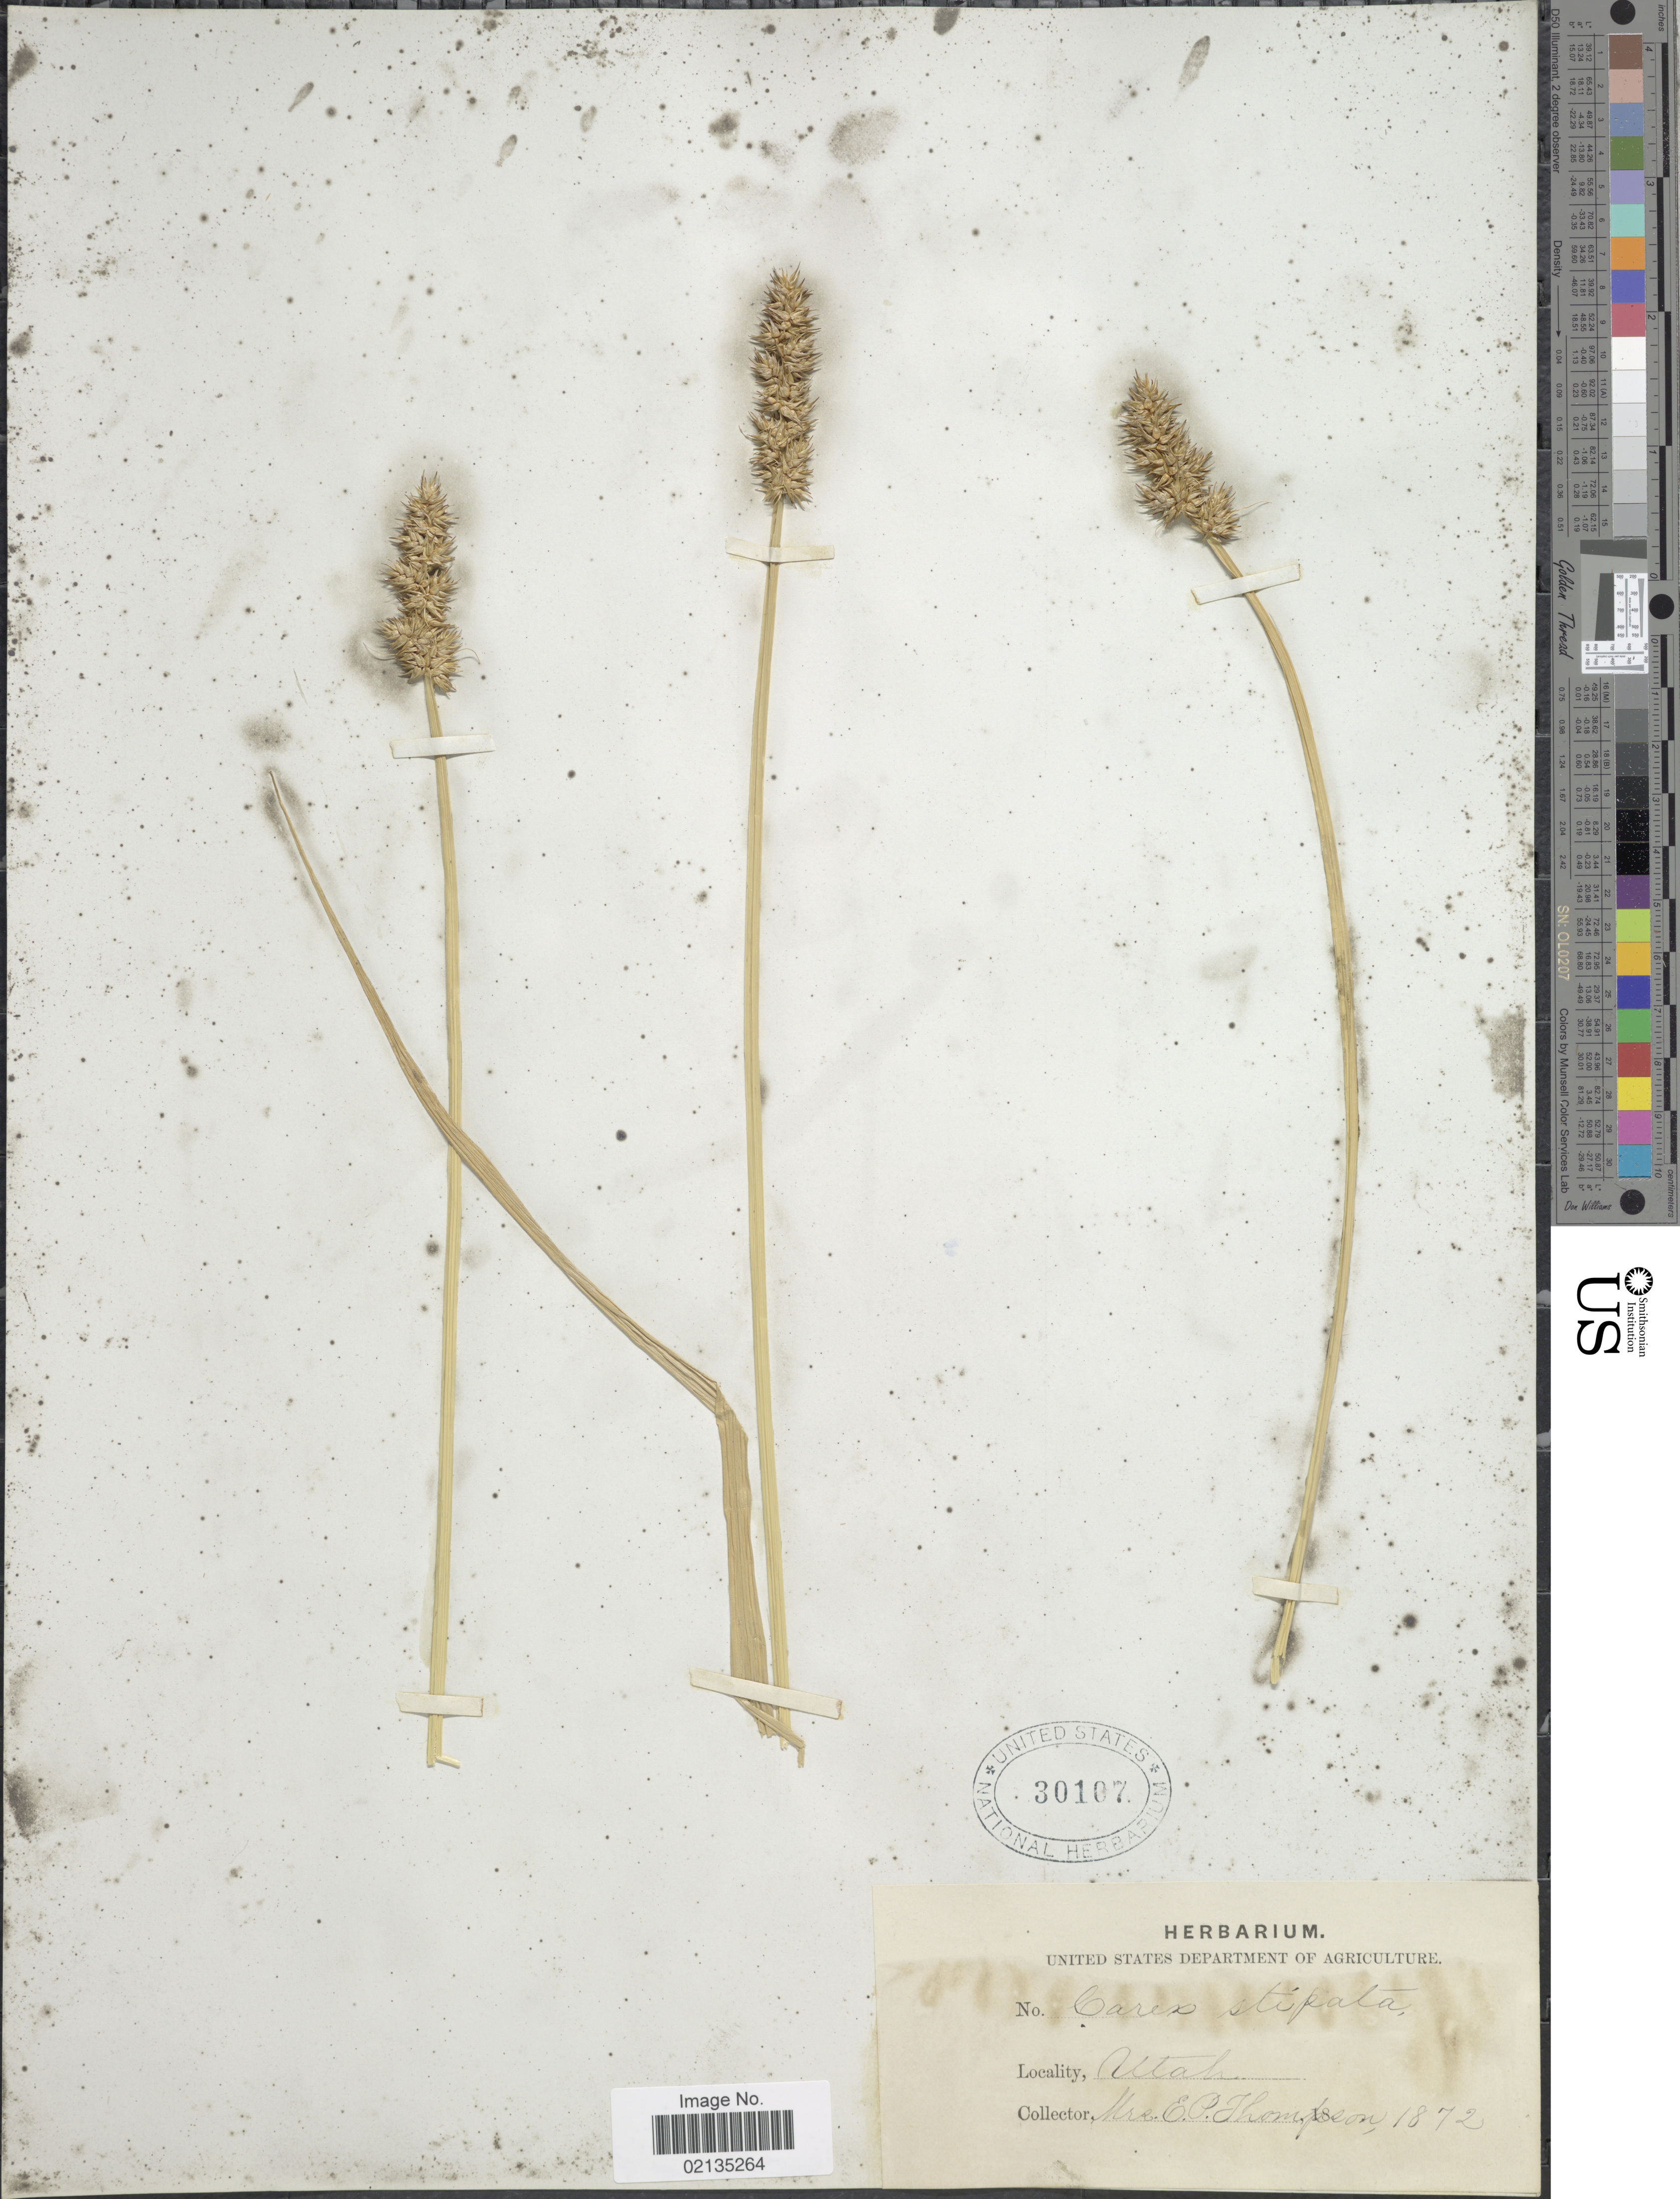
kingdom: Plantae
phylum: Tracheophyta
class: Liliopsida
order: Poales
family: Cyperaceae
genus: Carex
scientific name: Carex stipata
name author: Muhl. ex Willd.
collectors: E. P. Thompson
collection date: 1872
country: United States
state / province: Utah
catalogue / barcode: US 30107